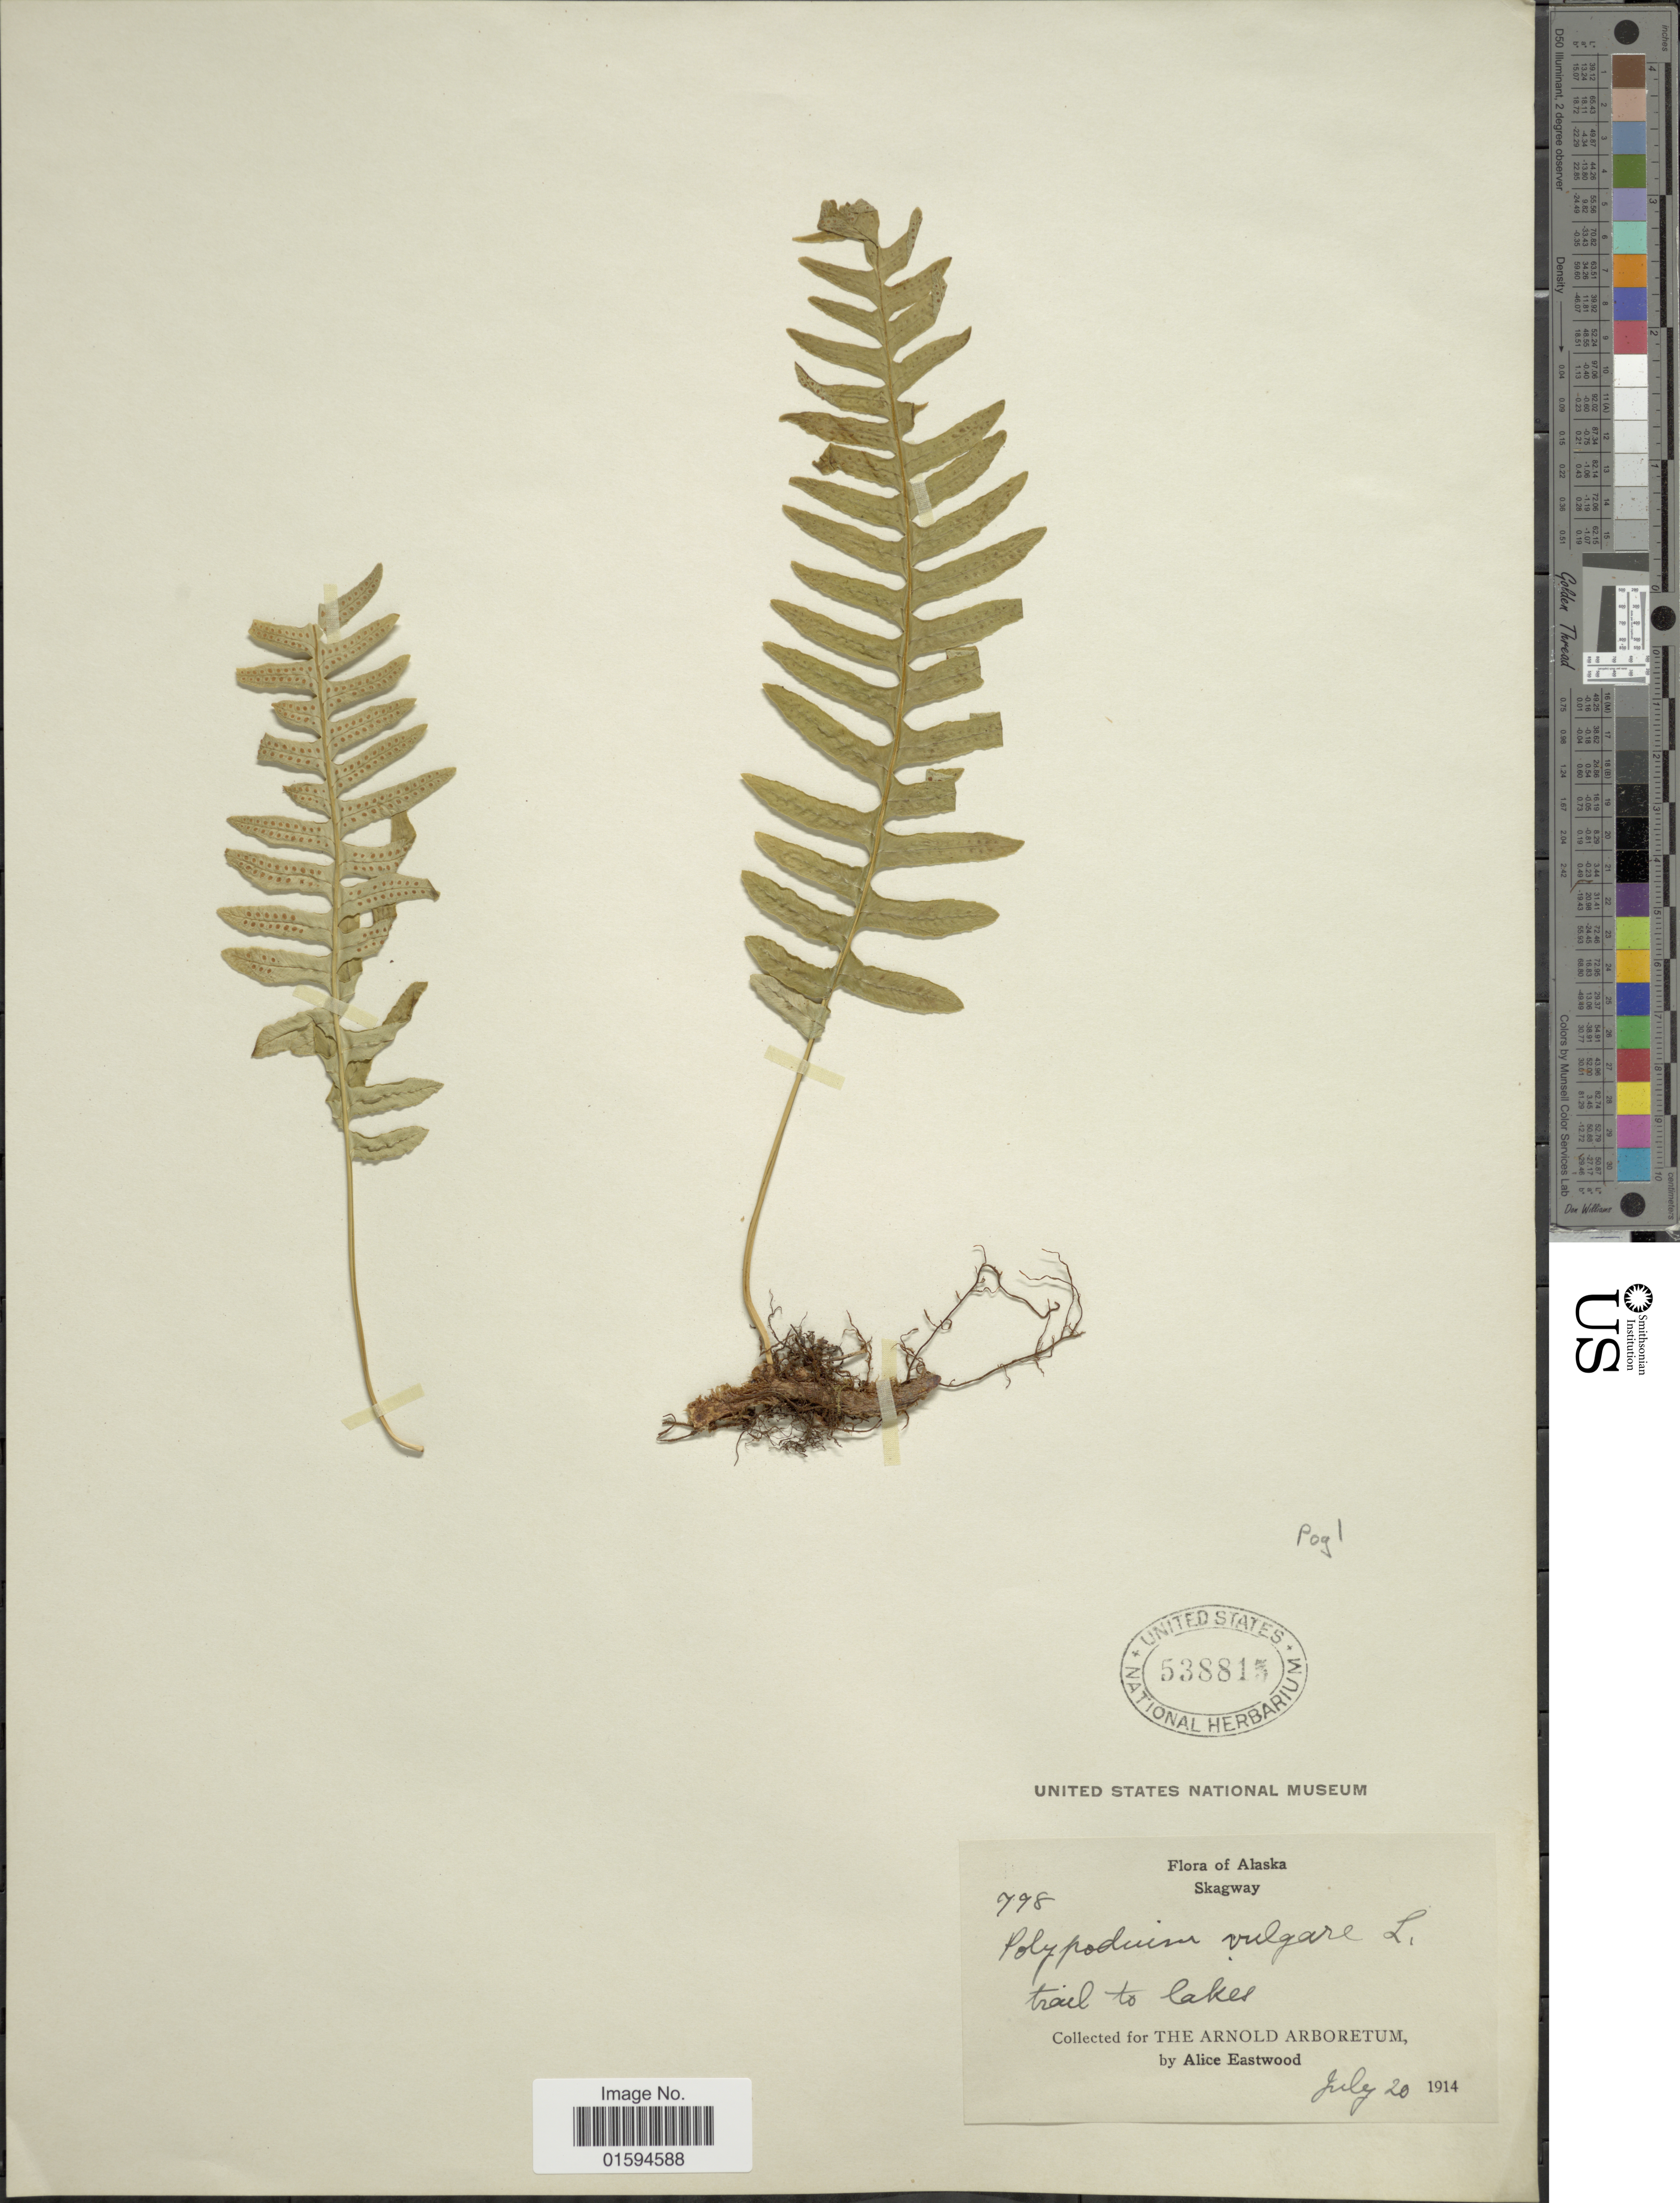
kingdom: Plantae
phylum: Tracheophyta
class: Polypodiopsida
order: Polypodiales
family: Polypodiaceae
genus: Polypodium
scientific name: Polypodium glycyrrhiza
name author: D.C. Eaton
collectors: A. Eastwood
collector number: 798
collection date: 1914-07-20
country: United States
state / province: Alaska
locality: Skagway, trail to lakes.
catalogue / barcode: US 538815